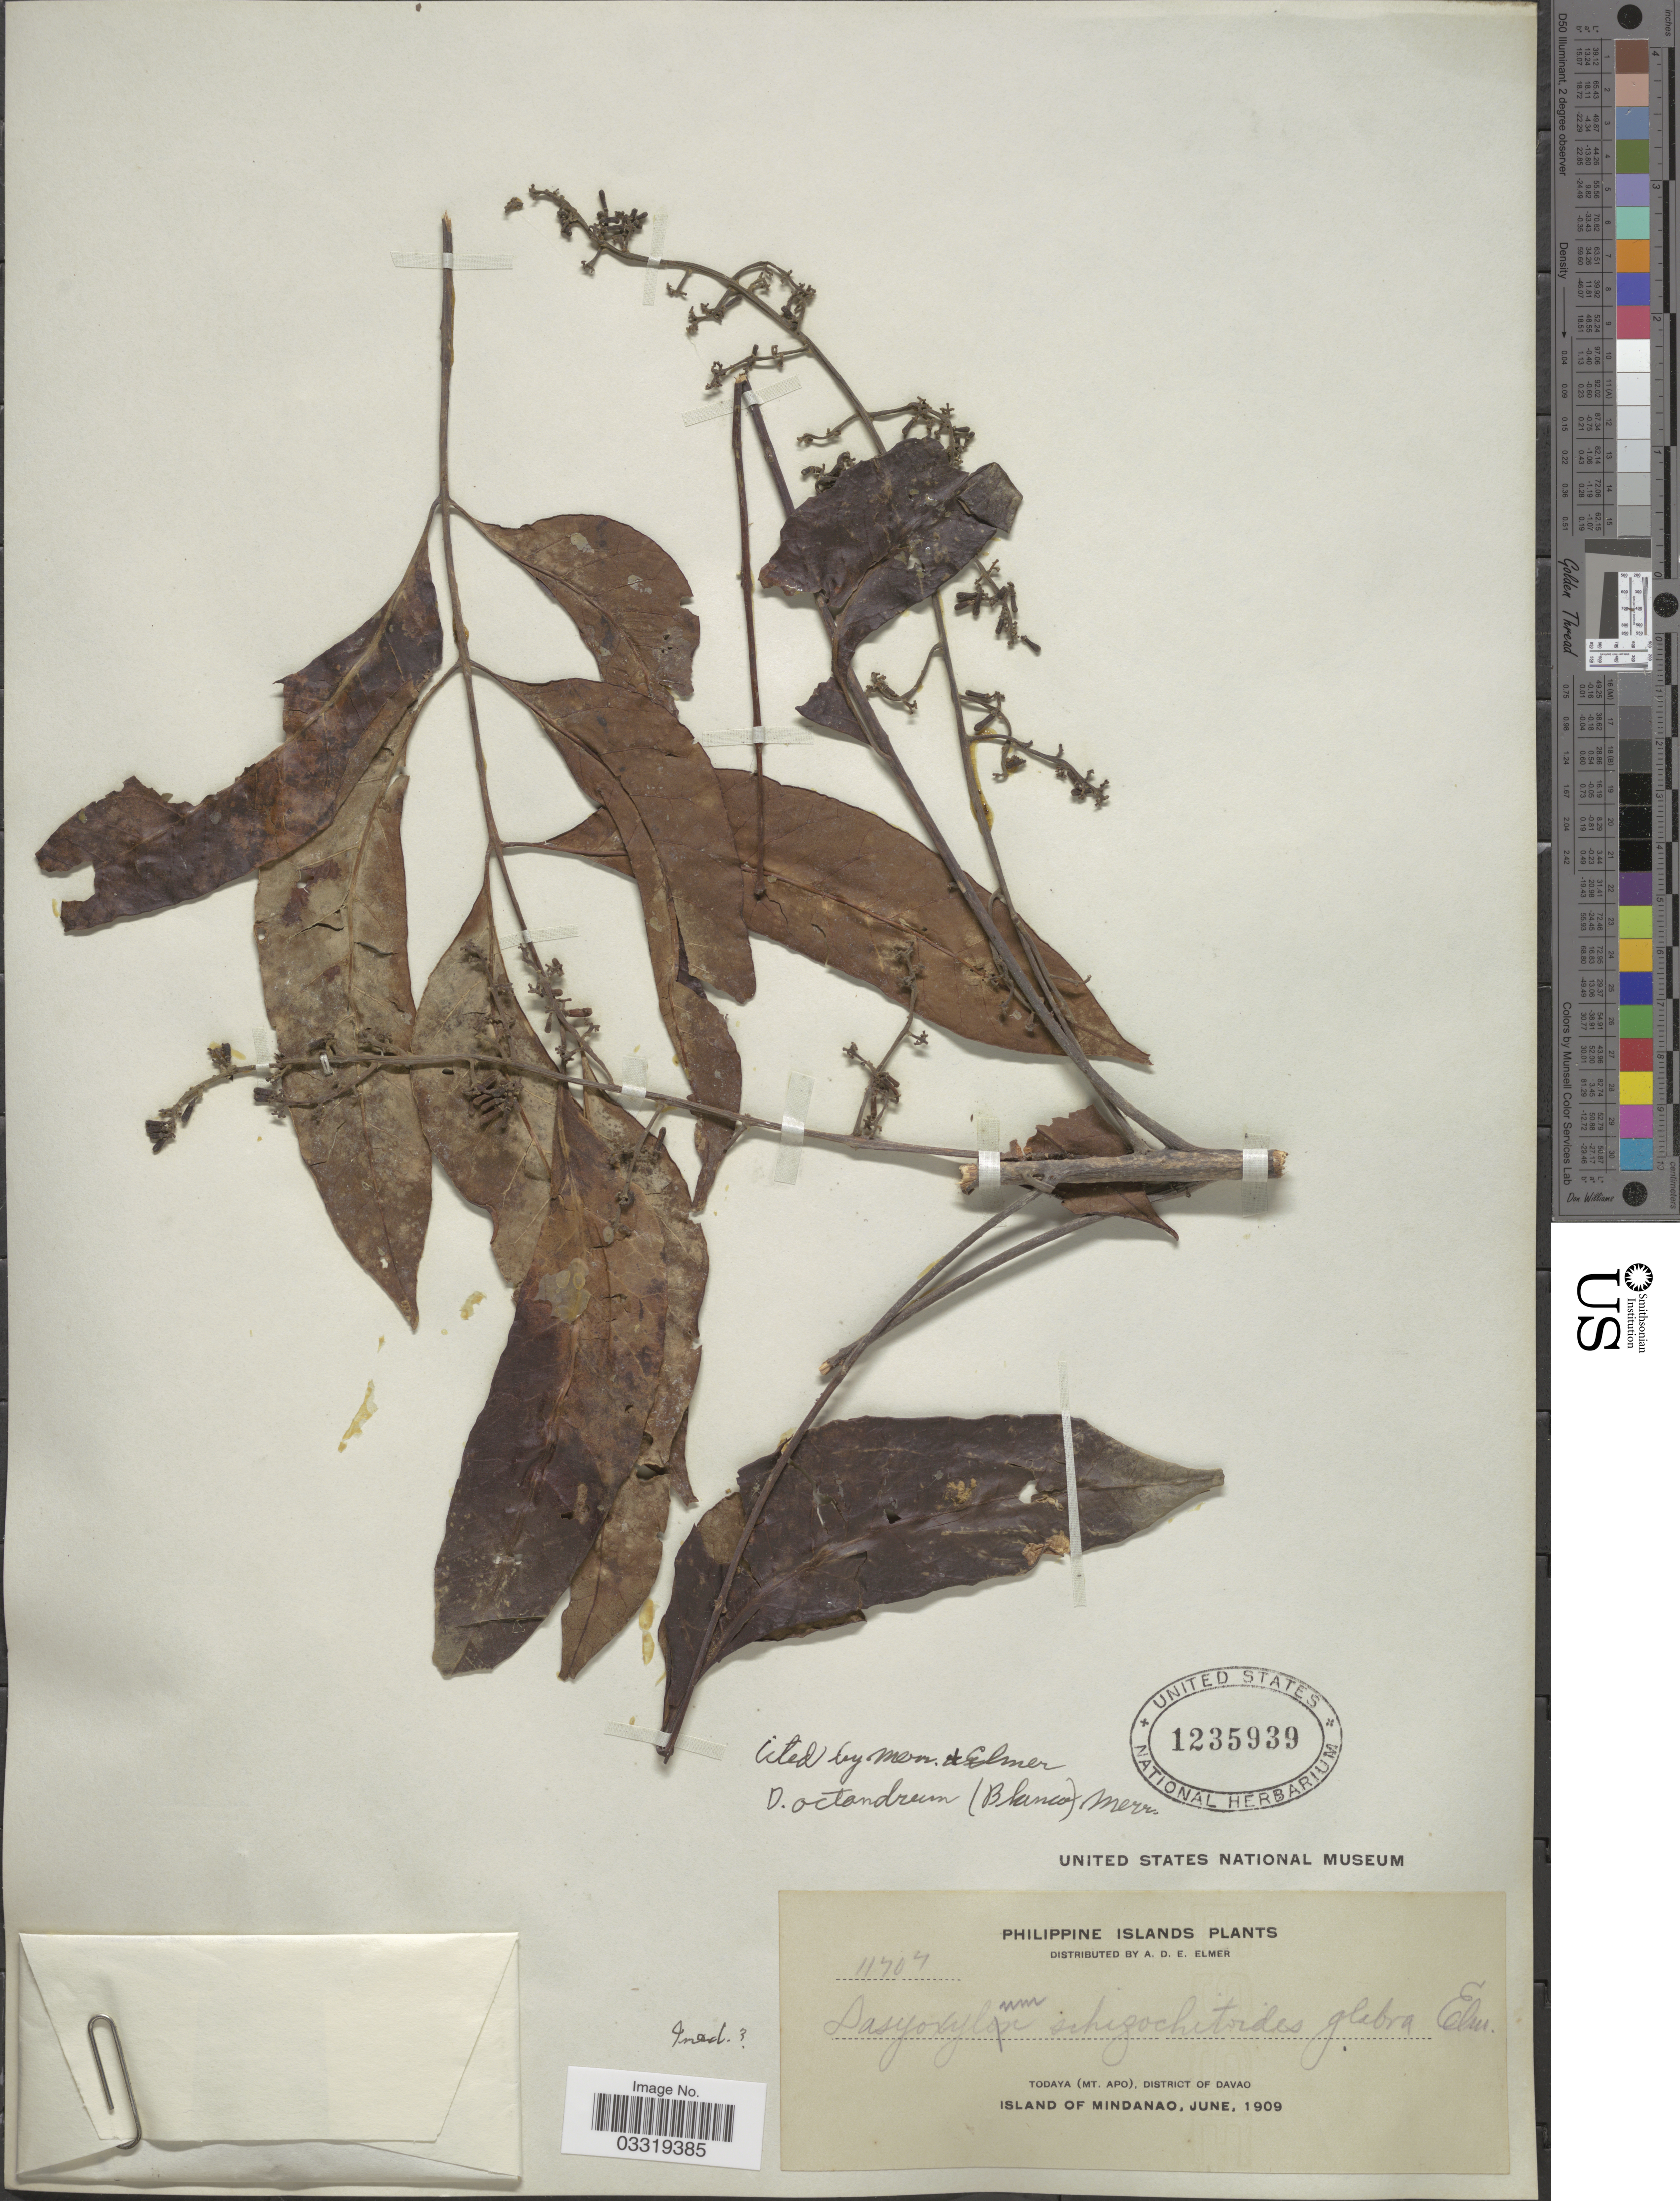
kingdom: Plantae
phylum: Tracheophyta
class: Magnoliopsida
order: Sapindales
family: Meliaceae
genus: Didymocheton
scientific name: Didymocheton mollissimus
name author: (Spreng.) Mabb.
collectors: A. D. E. Elmer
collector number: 11704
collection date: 1909-06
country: Philippines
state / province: Davao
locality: Todaya (Mt. Apo), District of Davao, Island of Mindanao.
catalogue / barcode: US 1235939